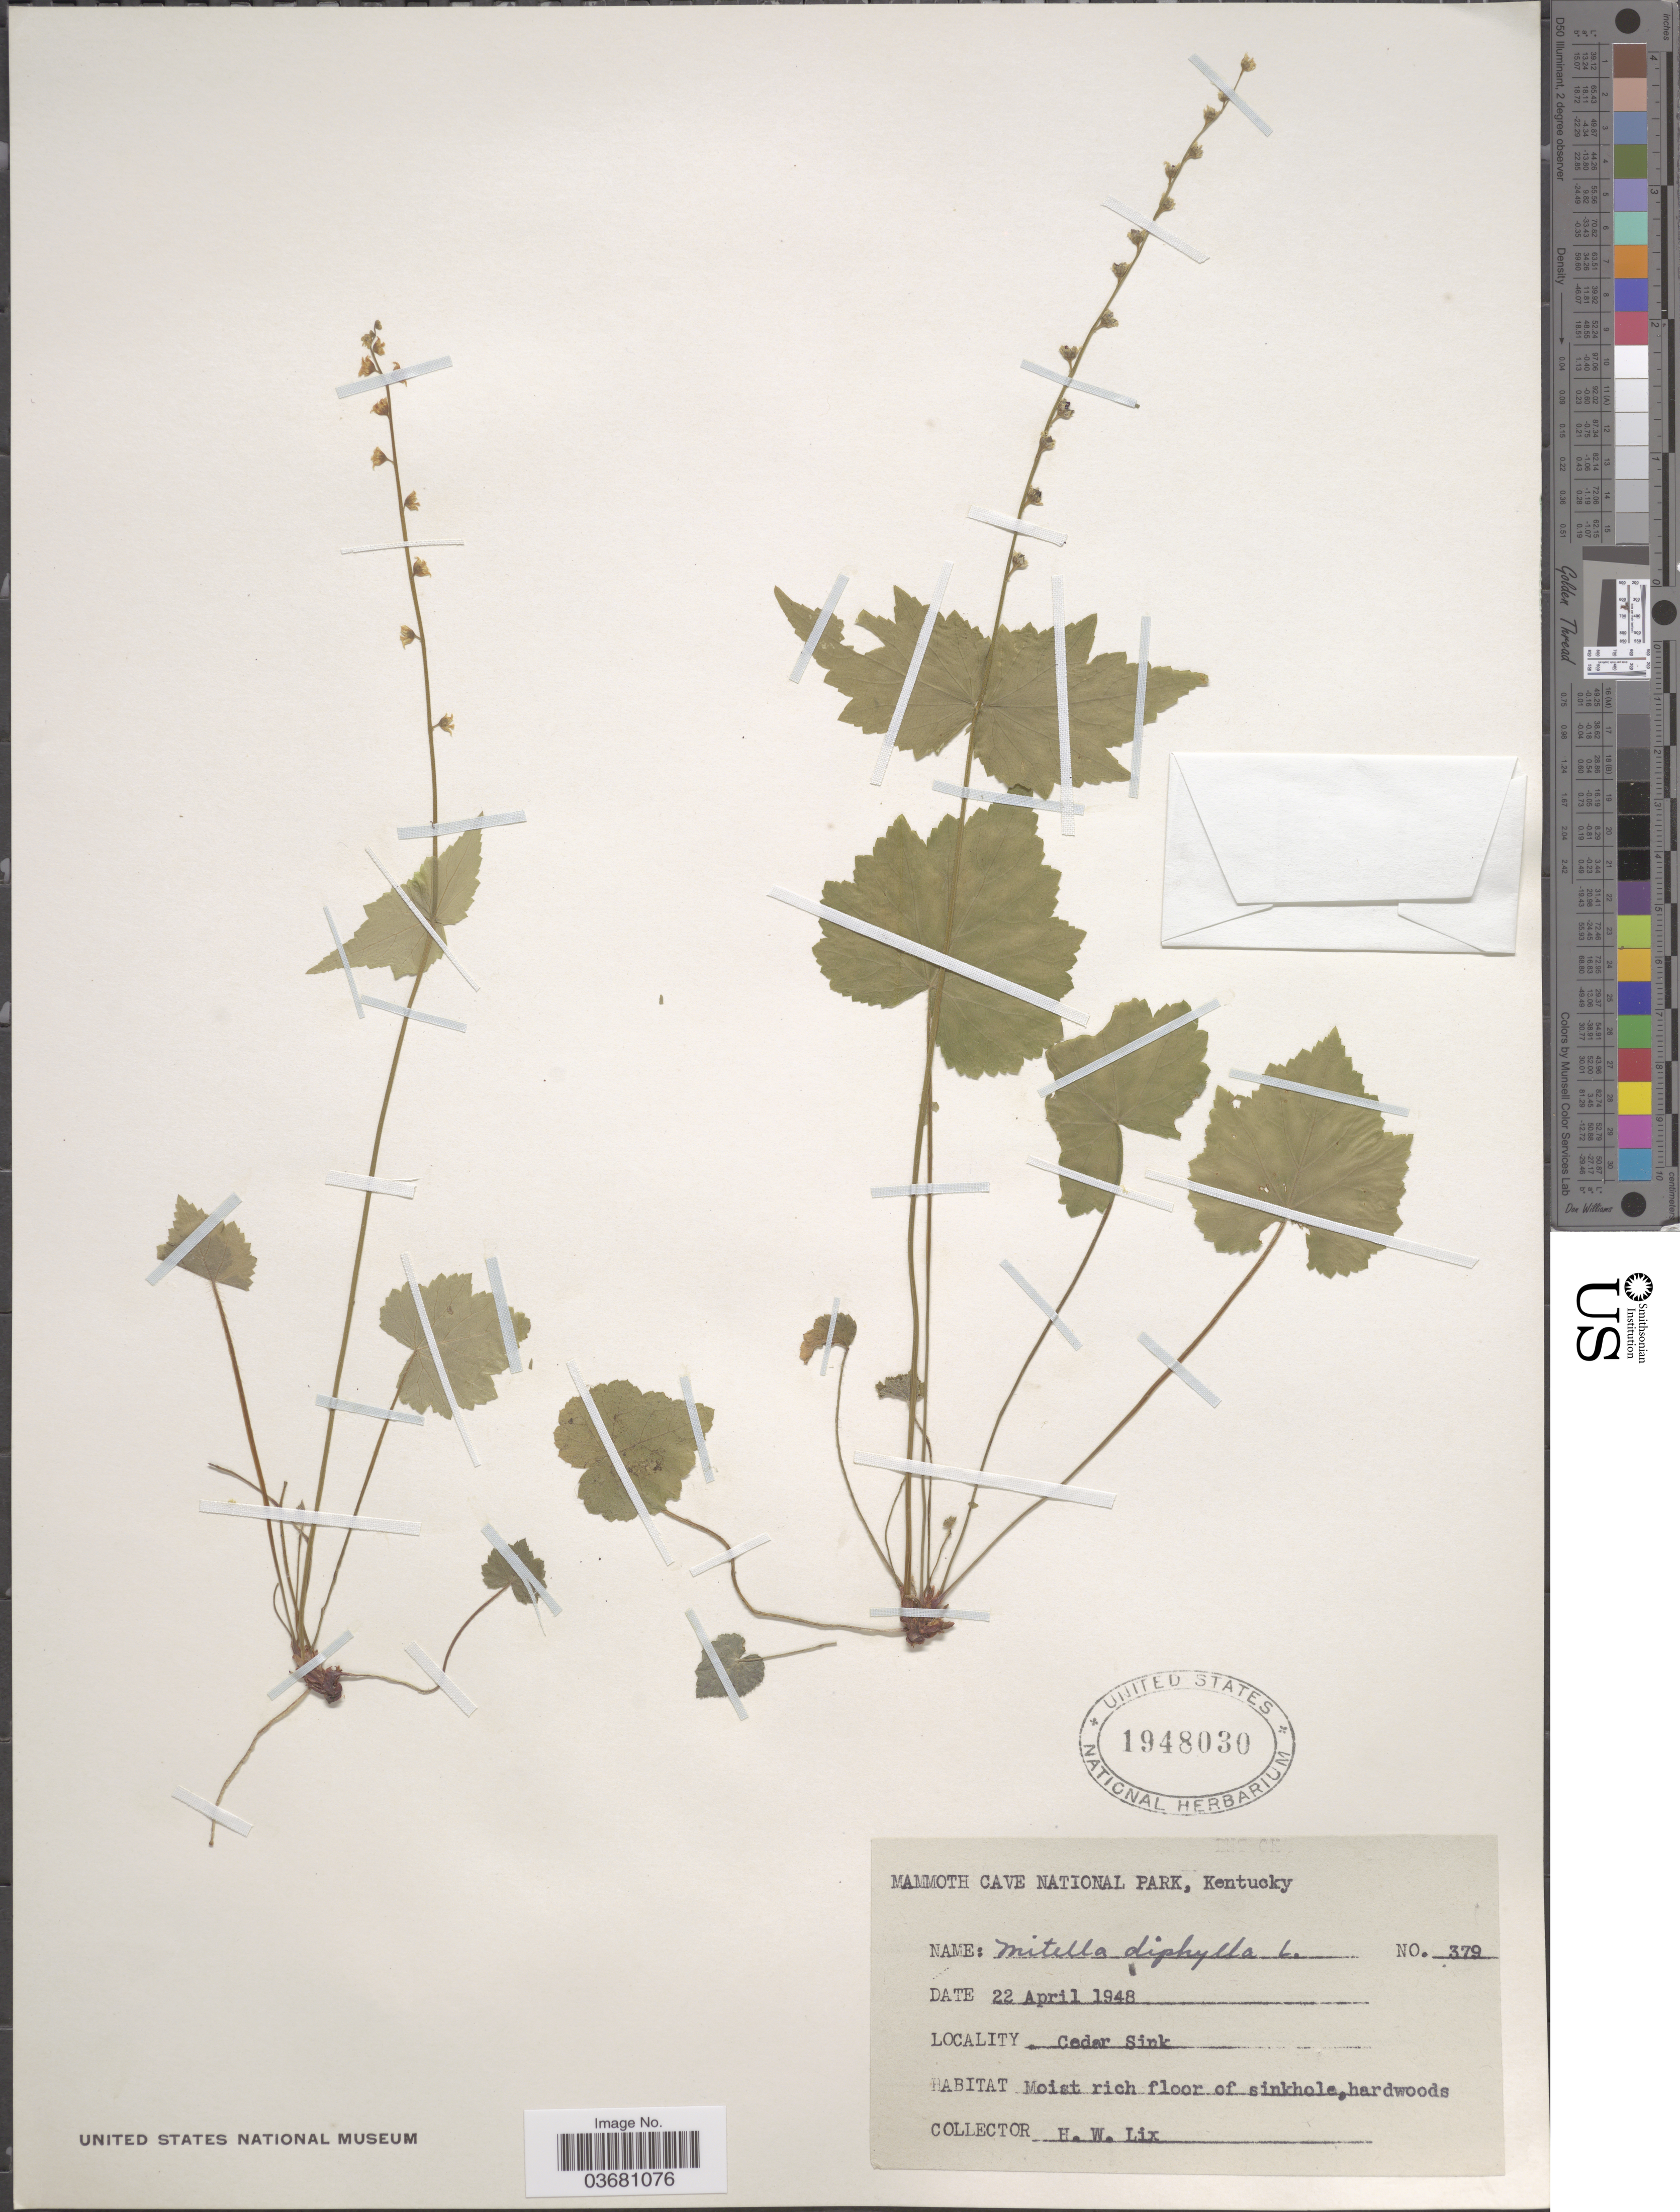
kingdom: Plantae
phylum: Tracheophyta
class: Magnoliopsida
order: Saxifragales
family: Saxifragaceae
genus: Mitella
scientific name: Mitella diphylla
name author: L.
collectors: H. W. Lix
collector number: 379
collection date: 1948-04-22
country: United States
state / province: Kentucky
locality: Mammoth Cave National Park. Cedar Sink.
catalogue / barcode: US 1948030